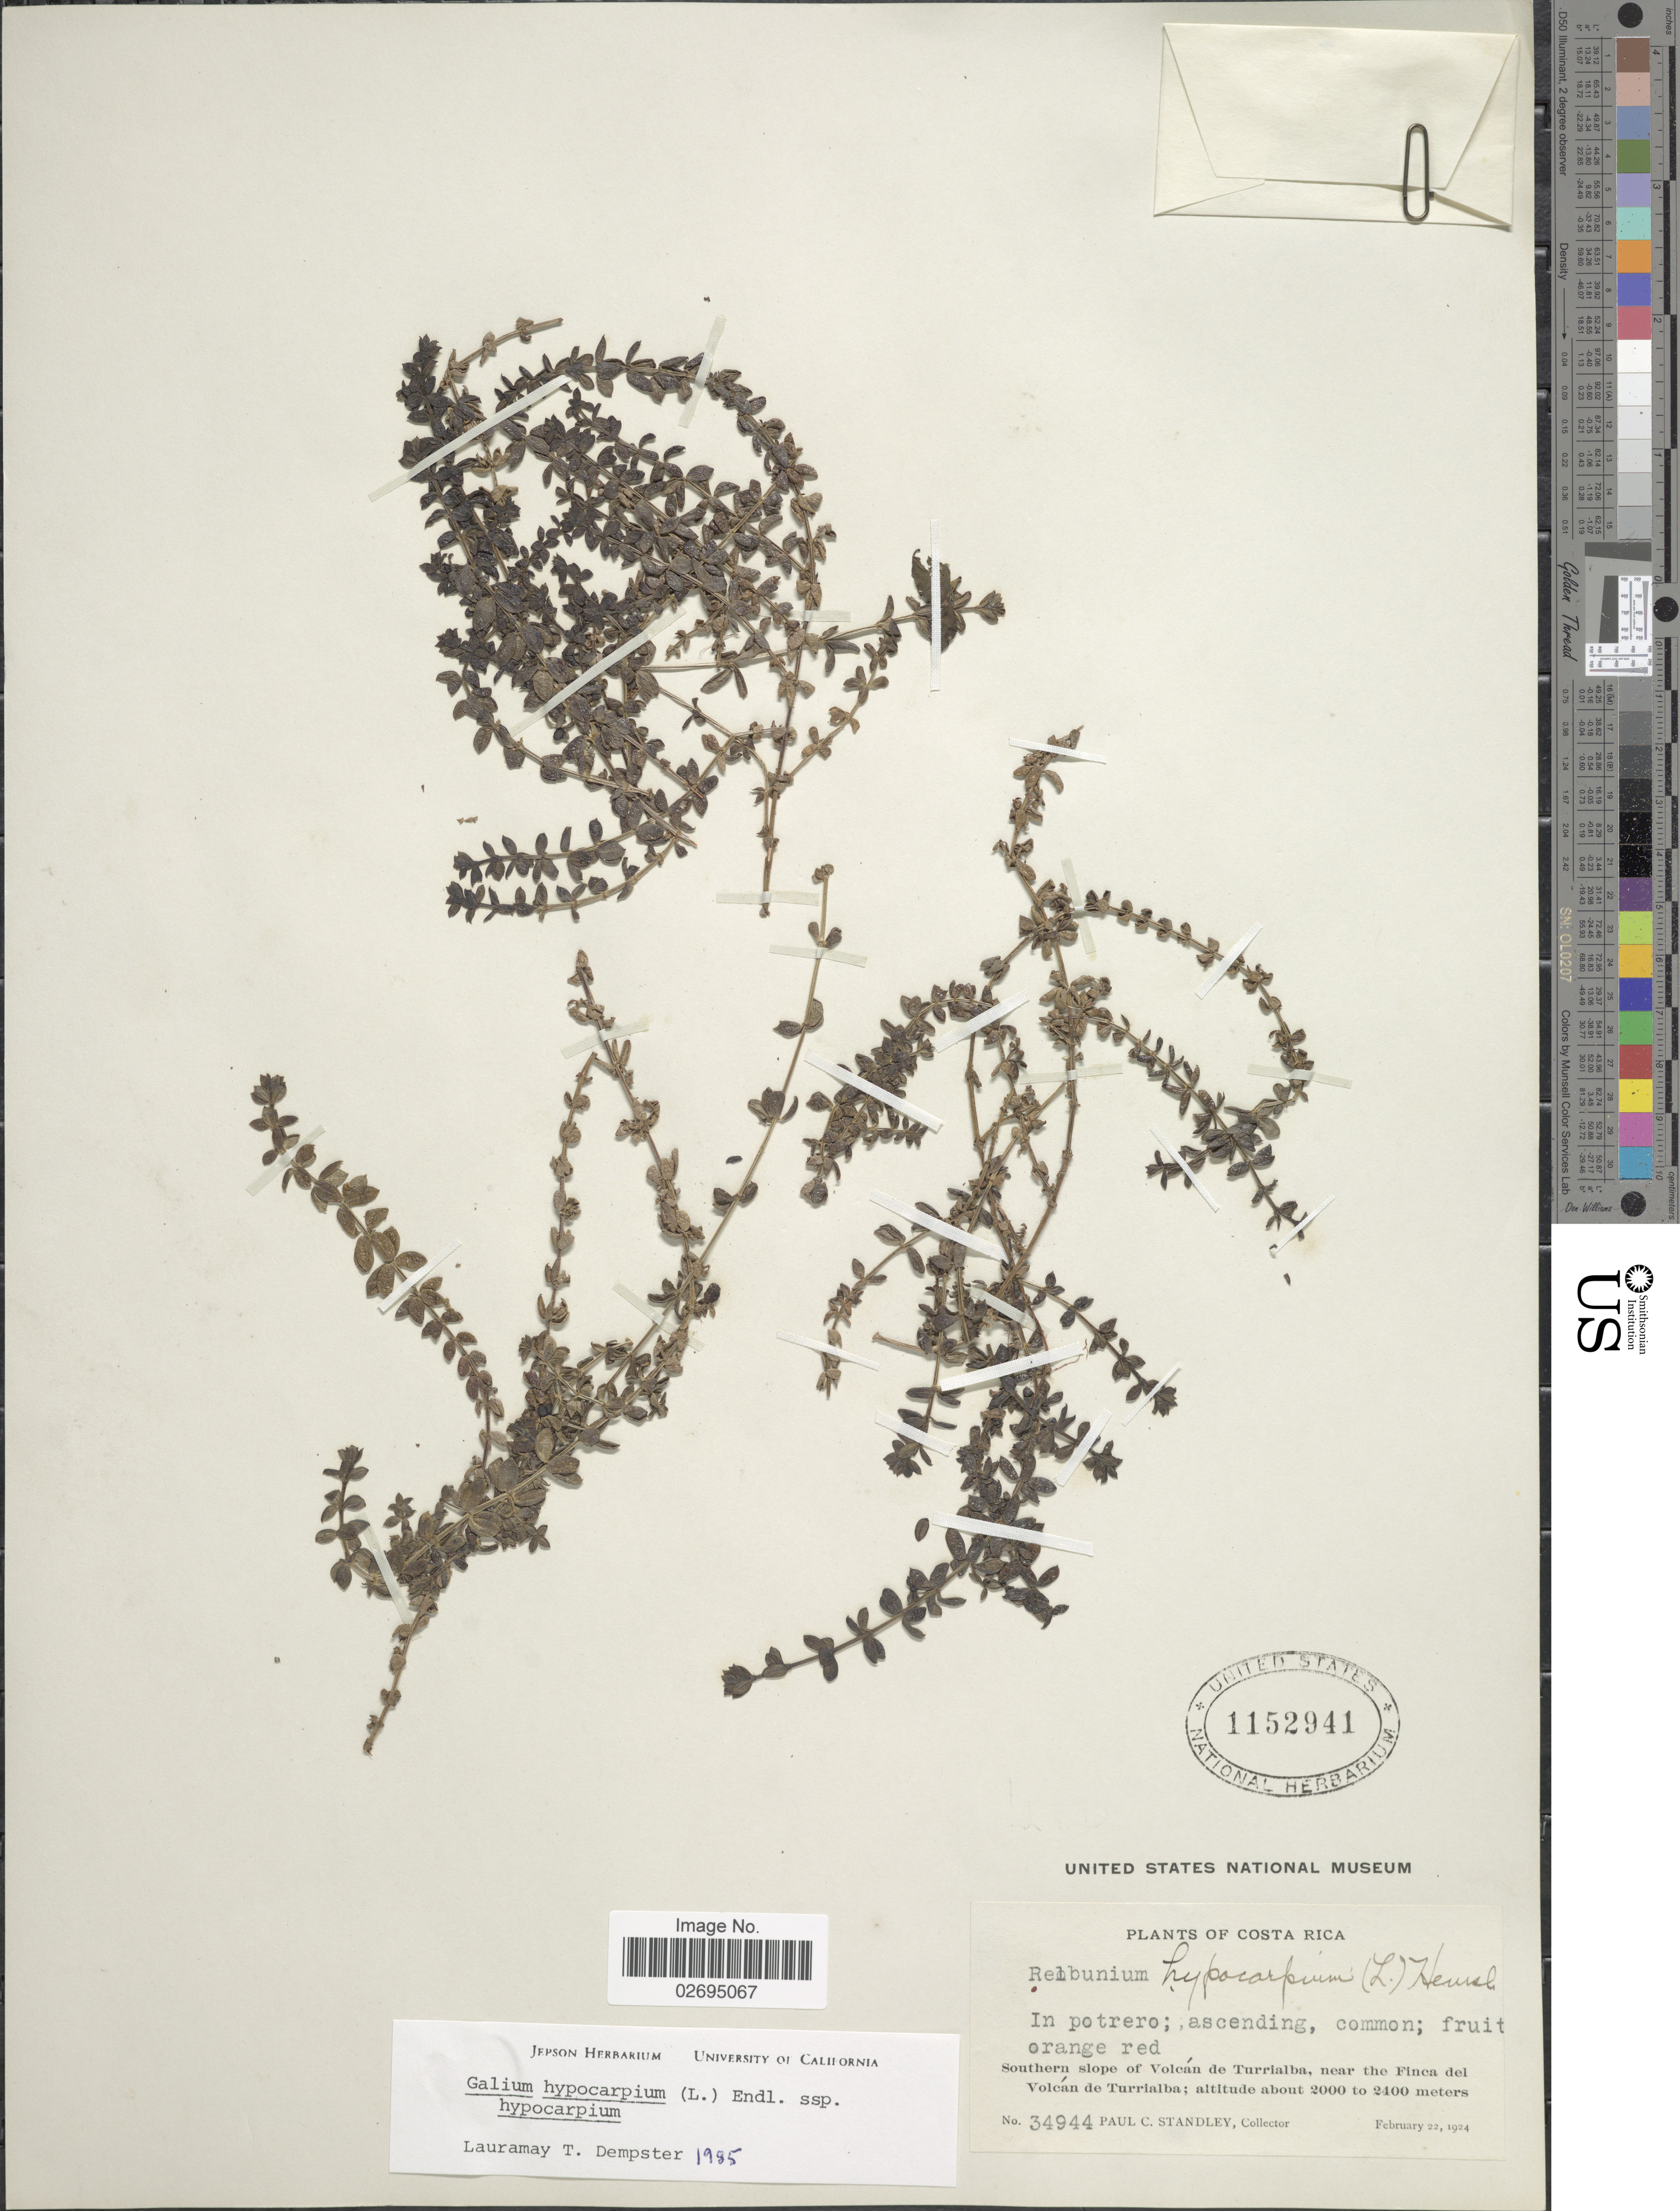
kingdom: Plantae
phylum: Tracheophyta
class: Magnoliopsida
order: Gentianales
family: Rubiaceae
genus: Galium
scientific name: Galium hypocarpium subsp. hypocarpium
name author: (L.) Endl. ex Griseb.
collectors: P. C. Standley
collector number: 34944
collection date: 1924-02-22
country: Costa Rica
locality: Southern slope of Volcán de Turrialba, near the Finca del Volcán de Turrialba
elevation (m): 2000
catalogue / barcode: US 1152941